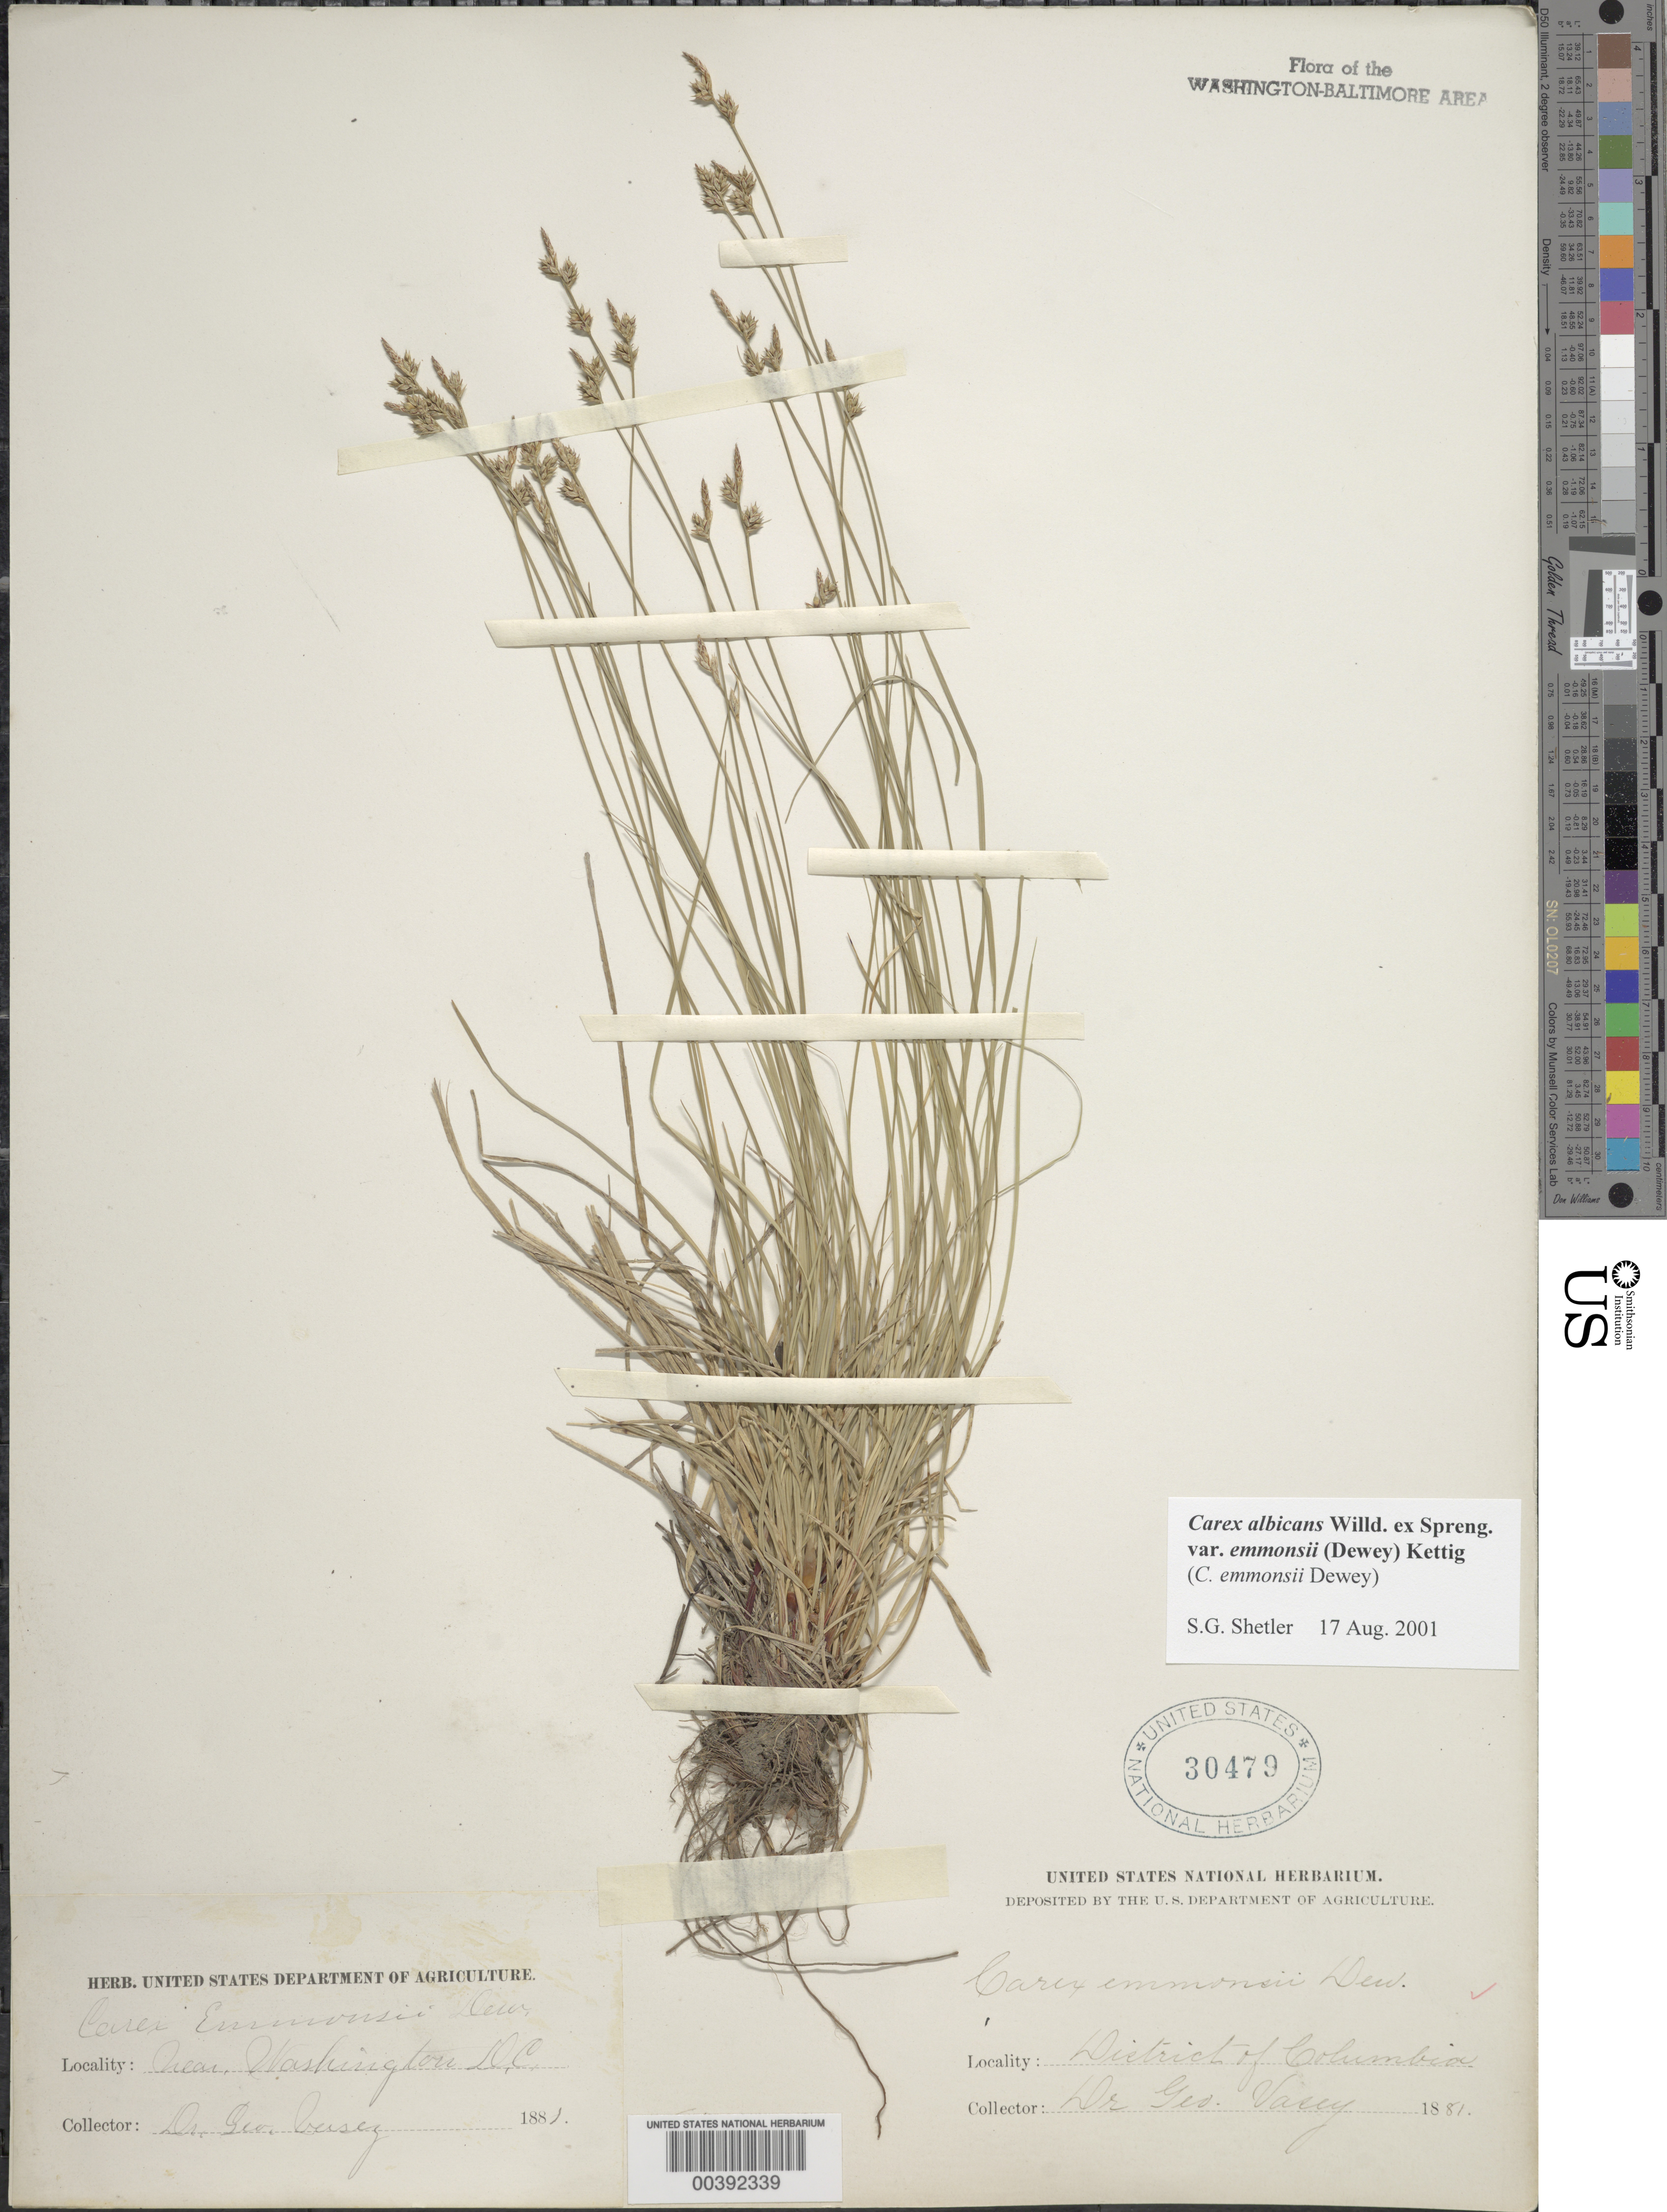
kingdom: Plantae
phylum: Tracheophyta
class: Liliopsida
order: Poales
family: Cyperaceae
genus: Carex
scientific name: Carex emmonsii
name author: Dewey ex Torr.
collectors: G. Vasey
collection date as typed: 1881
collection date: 1881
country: United States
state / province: District of Columbia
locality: Washington DC Area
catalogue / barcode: US 30479